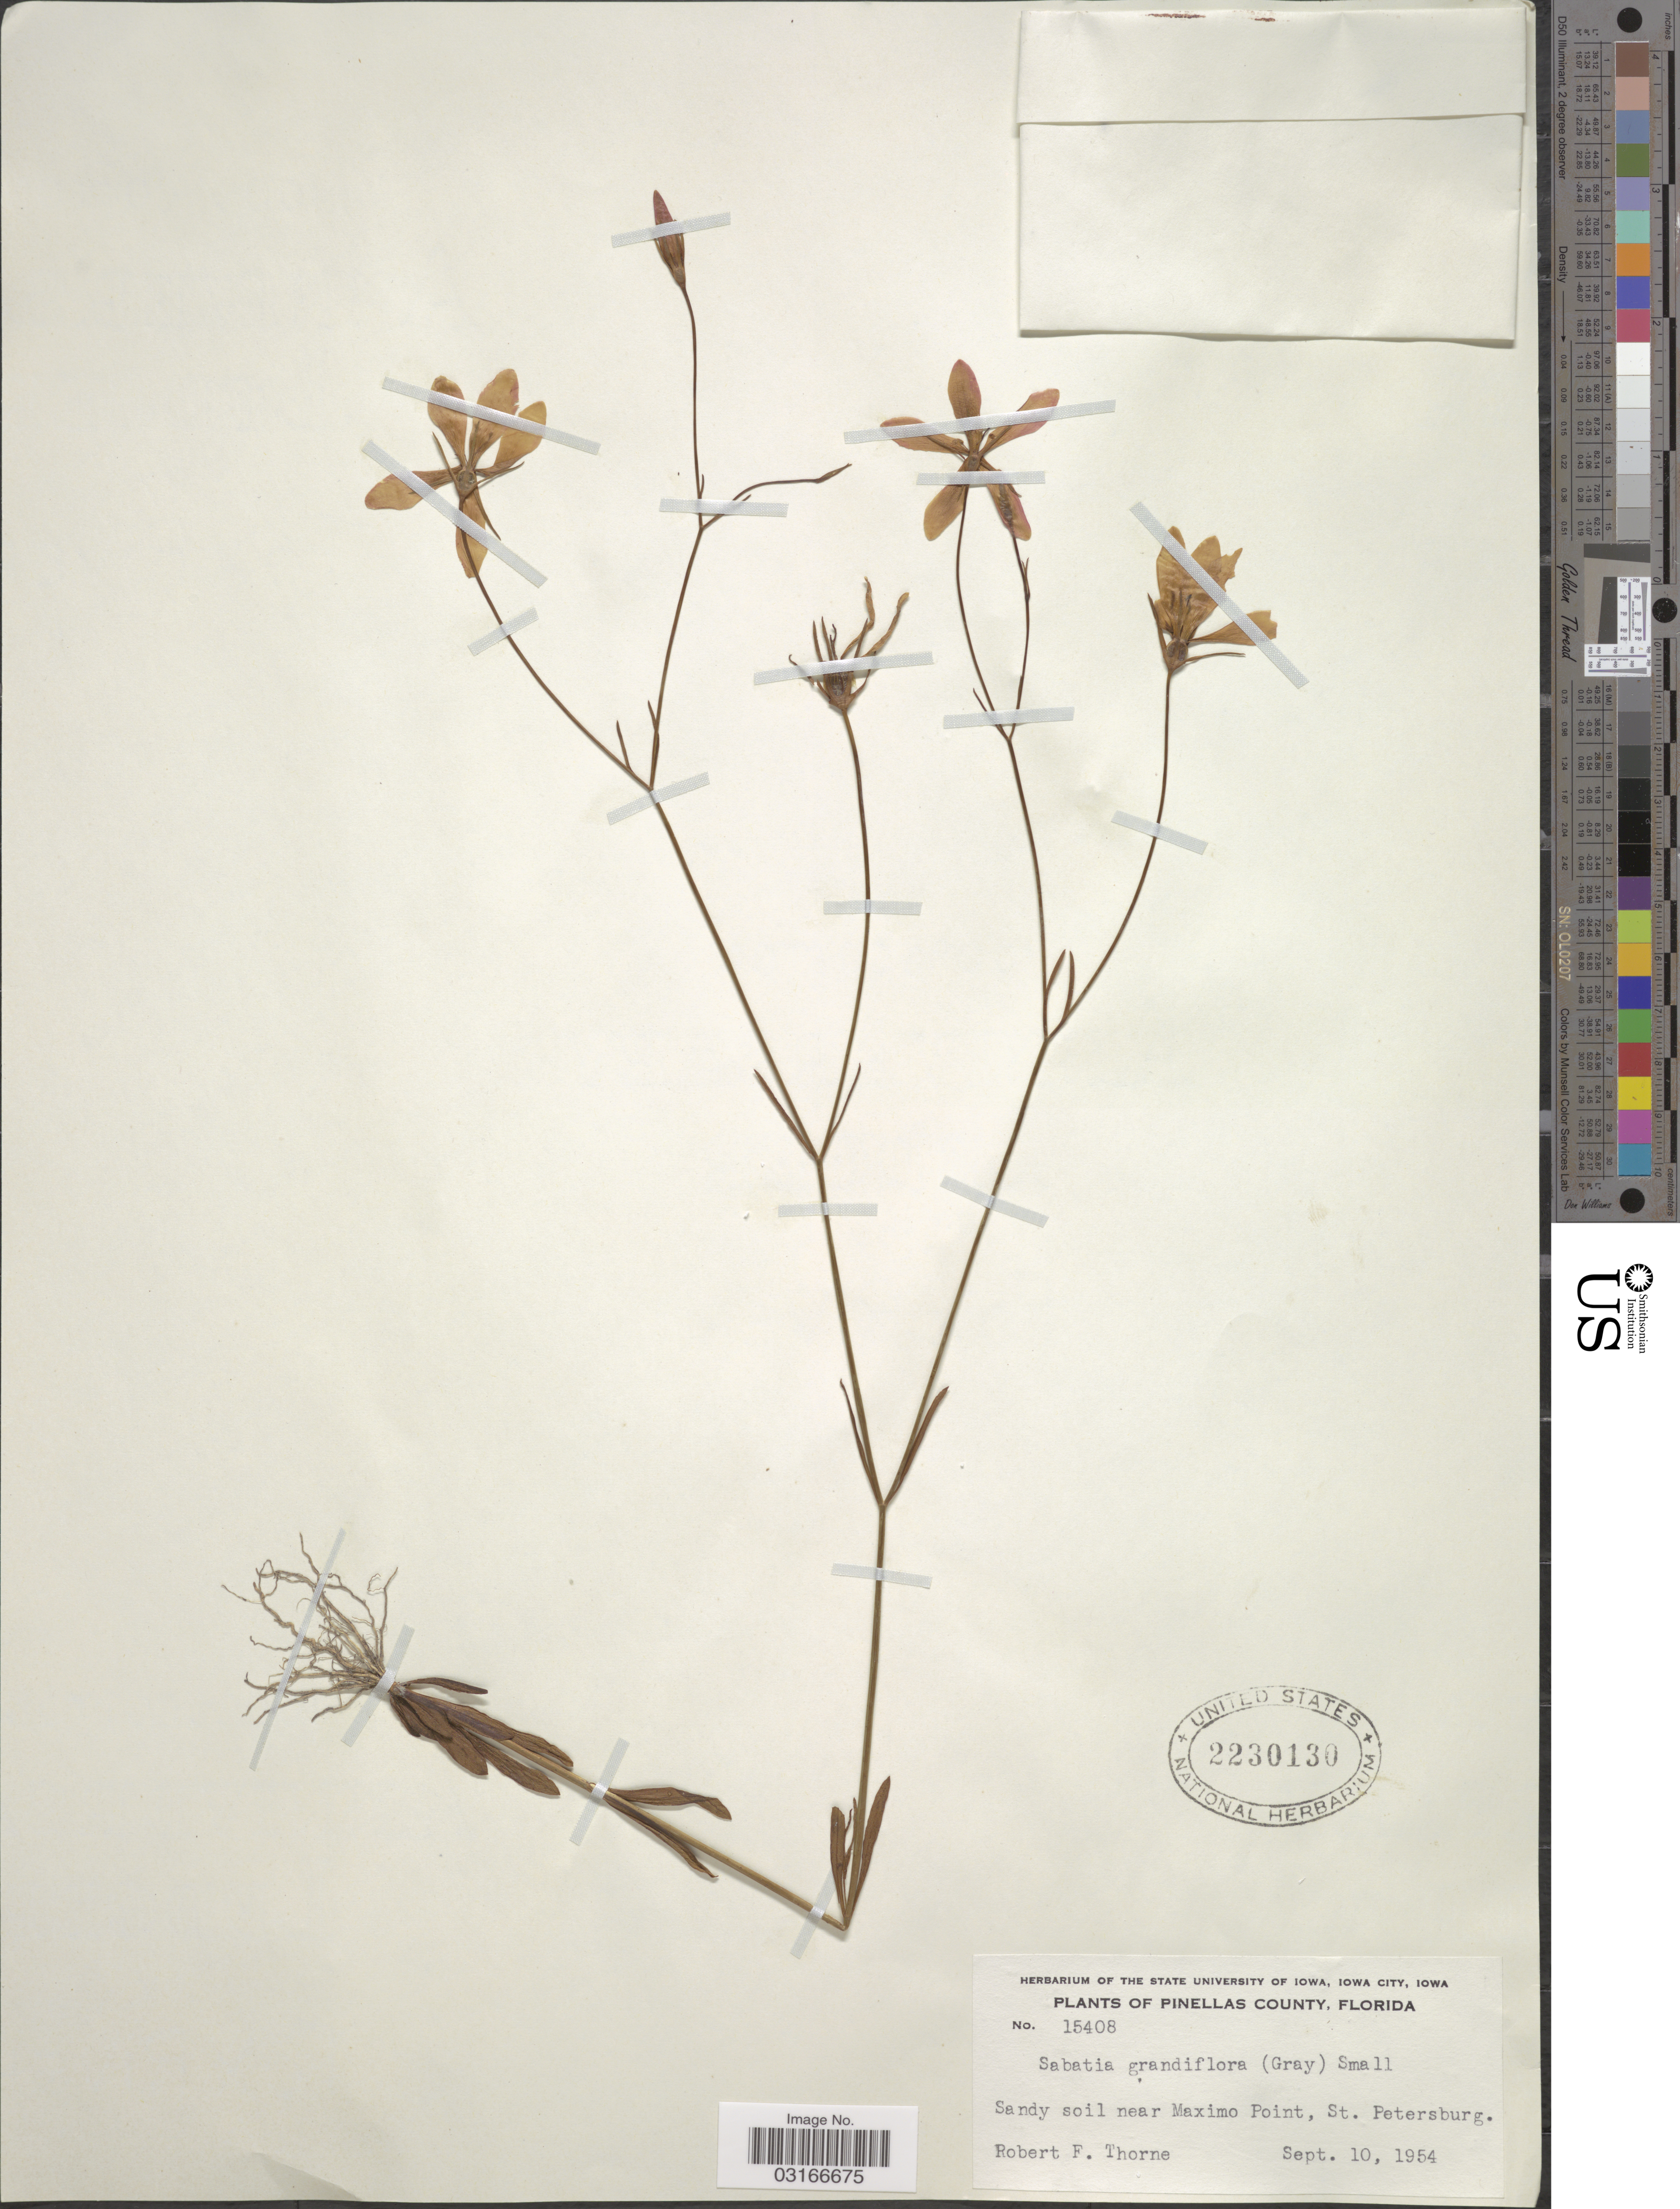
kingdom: Plantae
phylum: Tracheophyta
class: Magnoliopsida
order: Gentianales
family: Gentianaceae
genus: Sabatia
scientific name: Sabatia grandiflora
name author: (A. Gray) Small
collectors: R. F. Thorne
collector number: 15408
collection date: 1954-09-10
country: United States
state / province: Florida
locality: Pinellas County. Sandy soil near Maximo Point, St. Petersburg.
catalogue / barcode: US 2230130